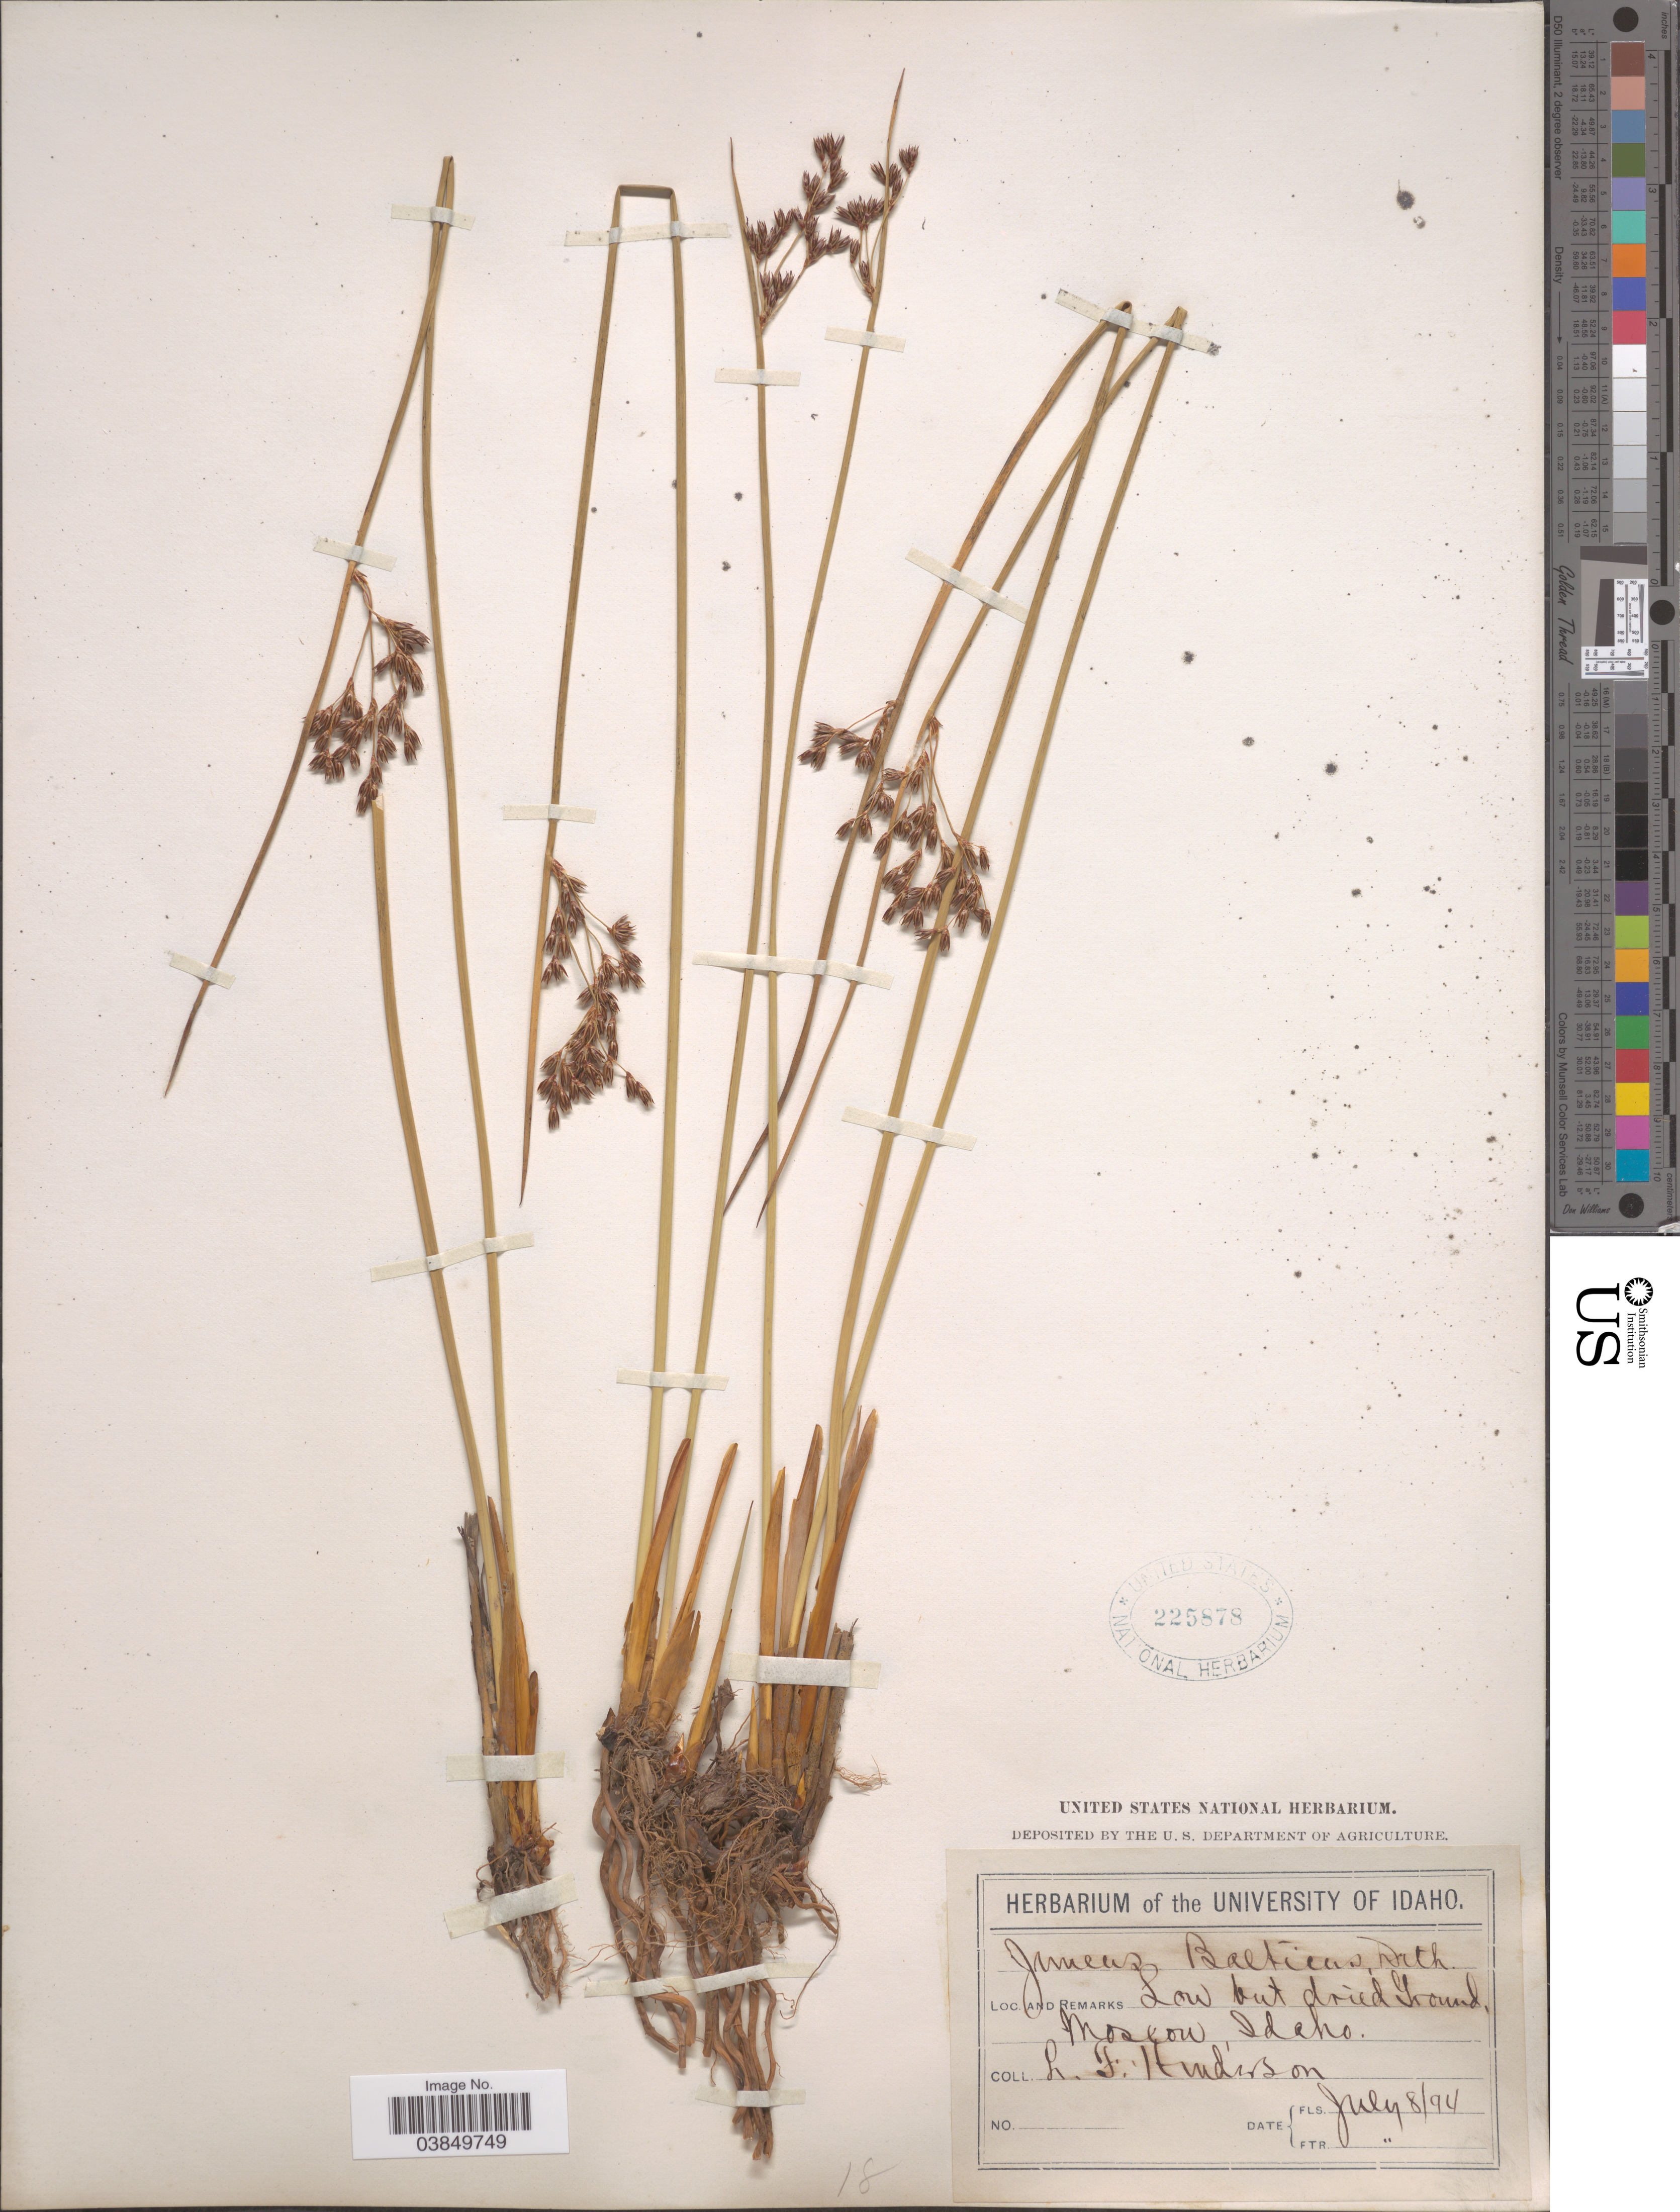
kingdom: Plantae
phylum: Tracheophyta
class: Liliopsida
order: Poales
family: Juncaceae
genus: Juncus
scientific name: Juncus balticus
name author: Willd.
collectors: L. Henderson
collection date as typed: Transcribed d/m/y: 8/7/94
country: United States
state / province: Idaho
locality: Moston.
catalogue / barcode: US 225878